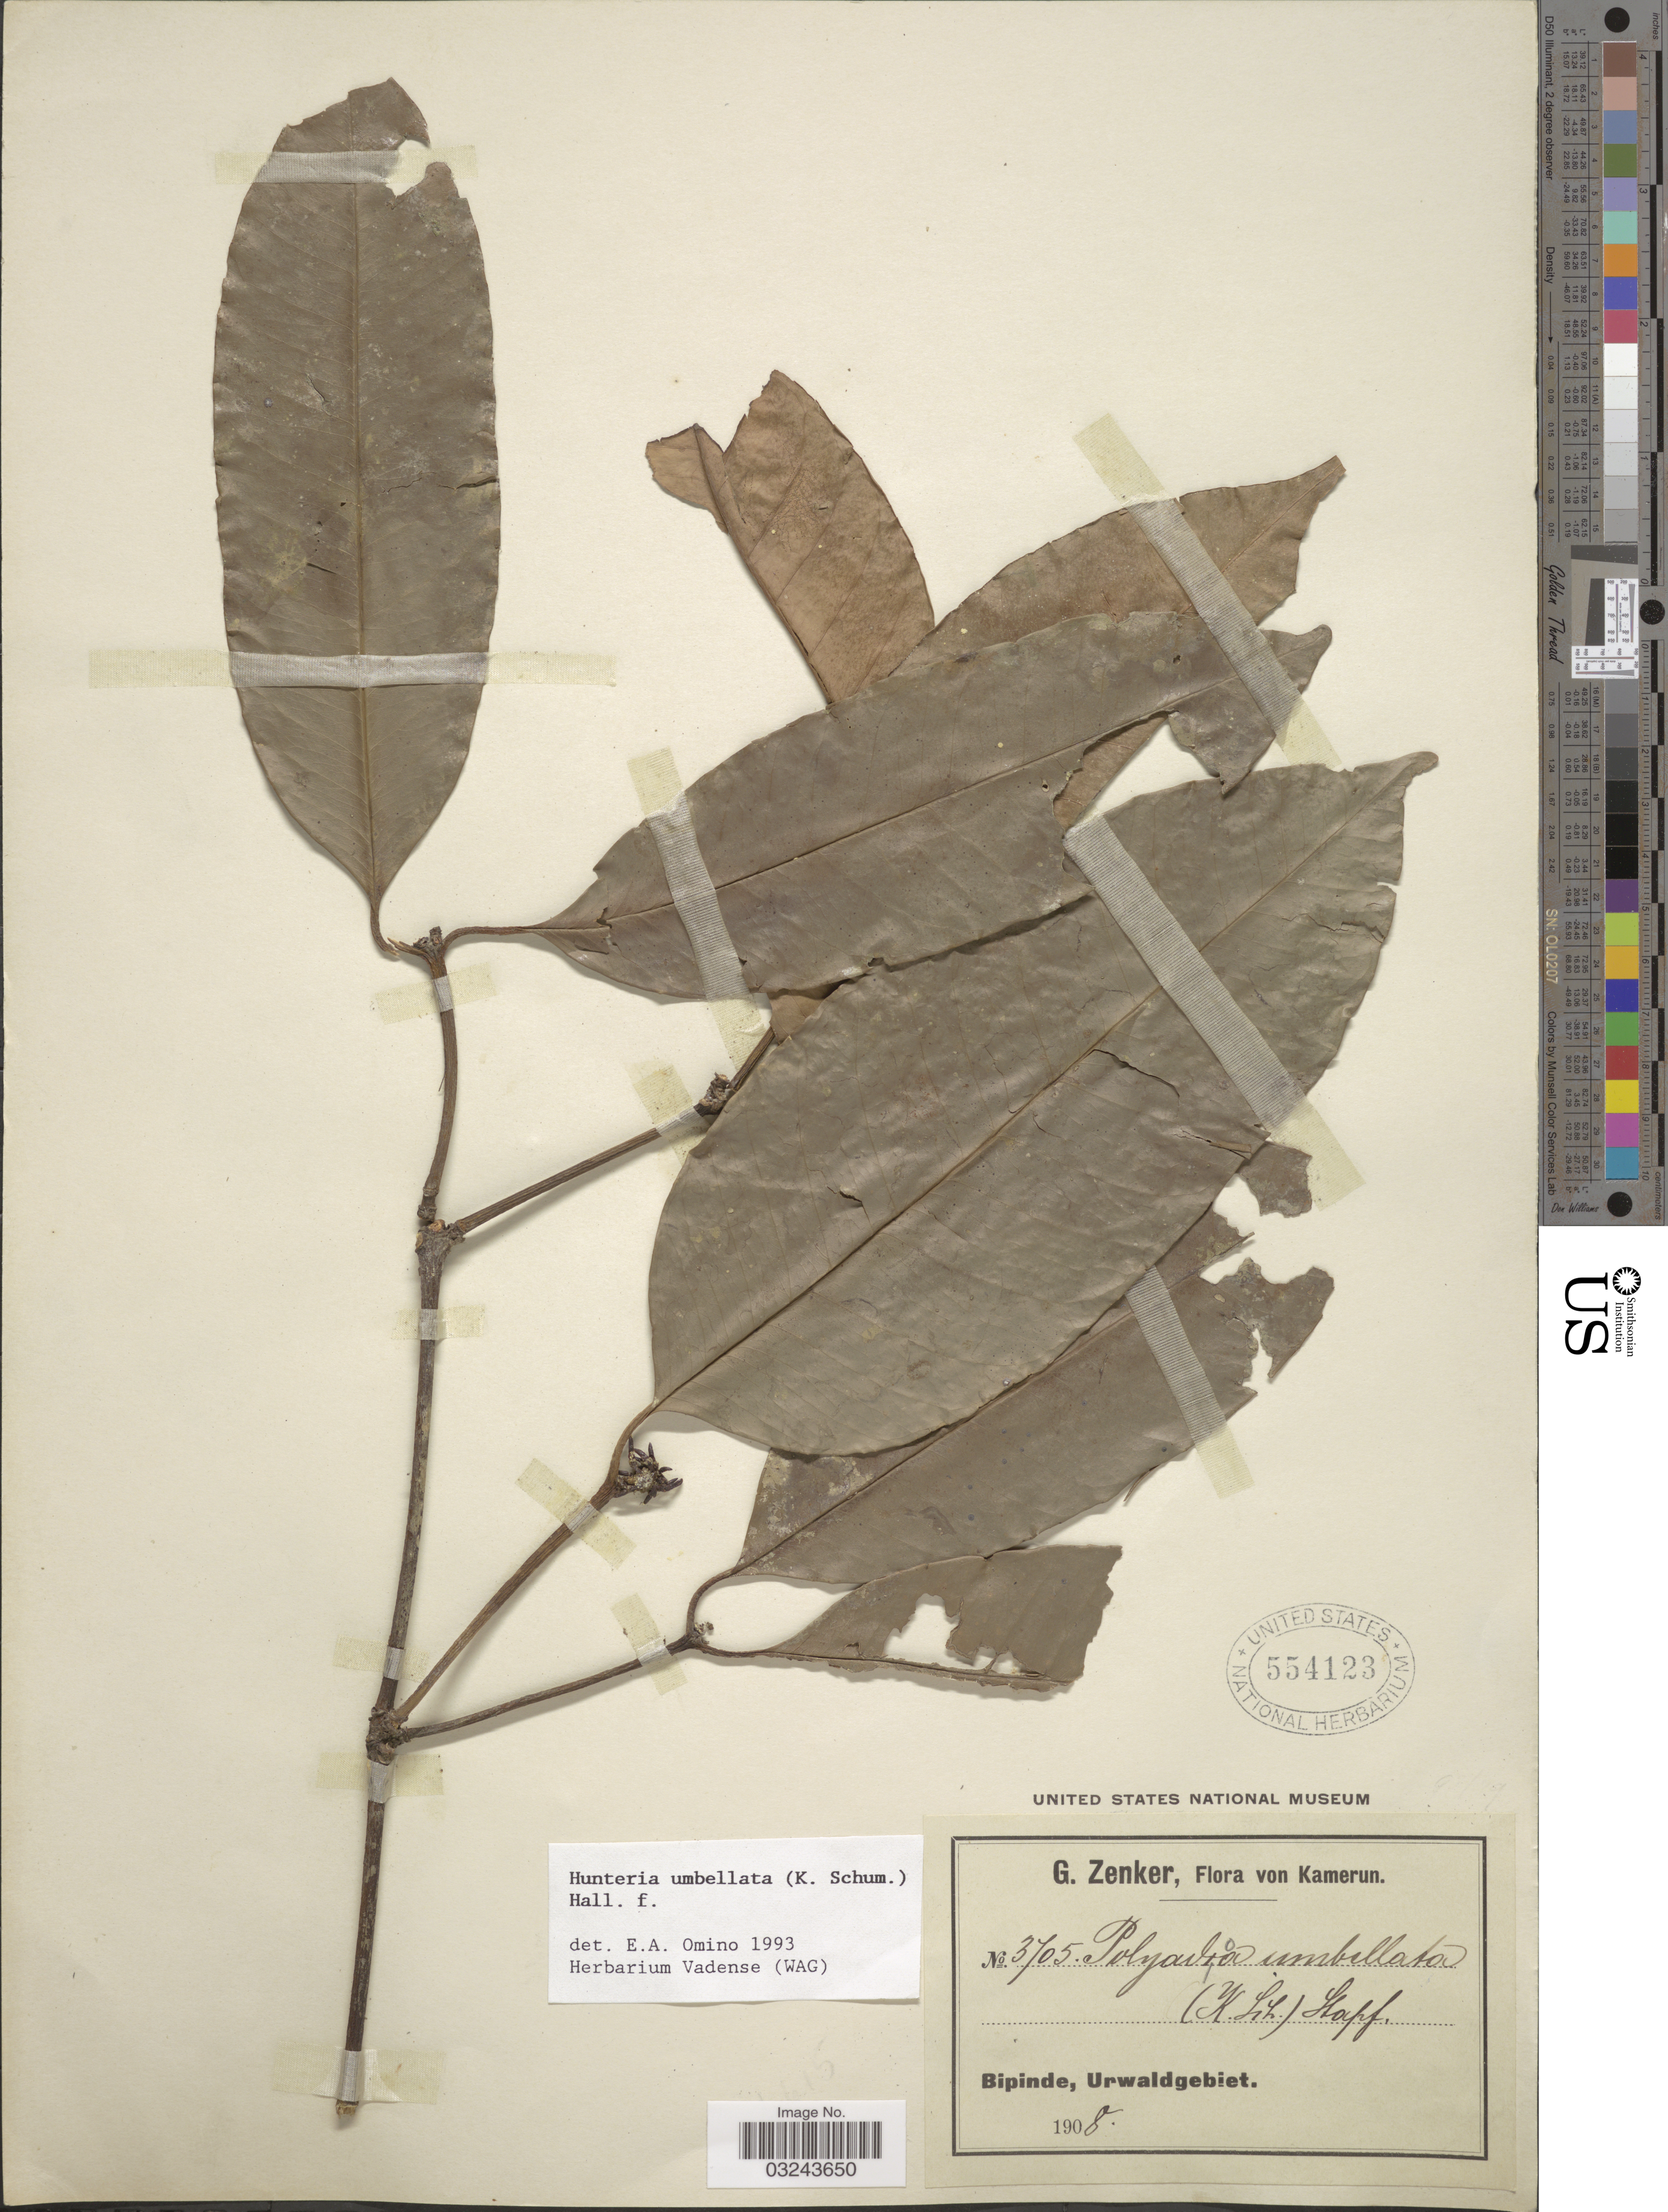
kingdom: Plantae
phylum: Tracheophyta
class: Magnoliopsida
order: Gentianales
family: Apocynaceae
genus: Hunteria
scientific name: Hunteria umbellata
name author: (K. Schum.) Hallier f.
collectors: G. A. Zenker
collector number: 3705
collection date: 1908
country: Cameroon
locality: Bipindi, Urwaldgebiet.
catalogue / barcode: US 554123